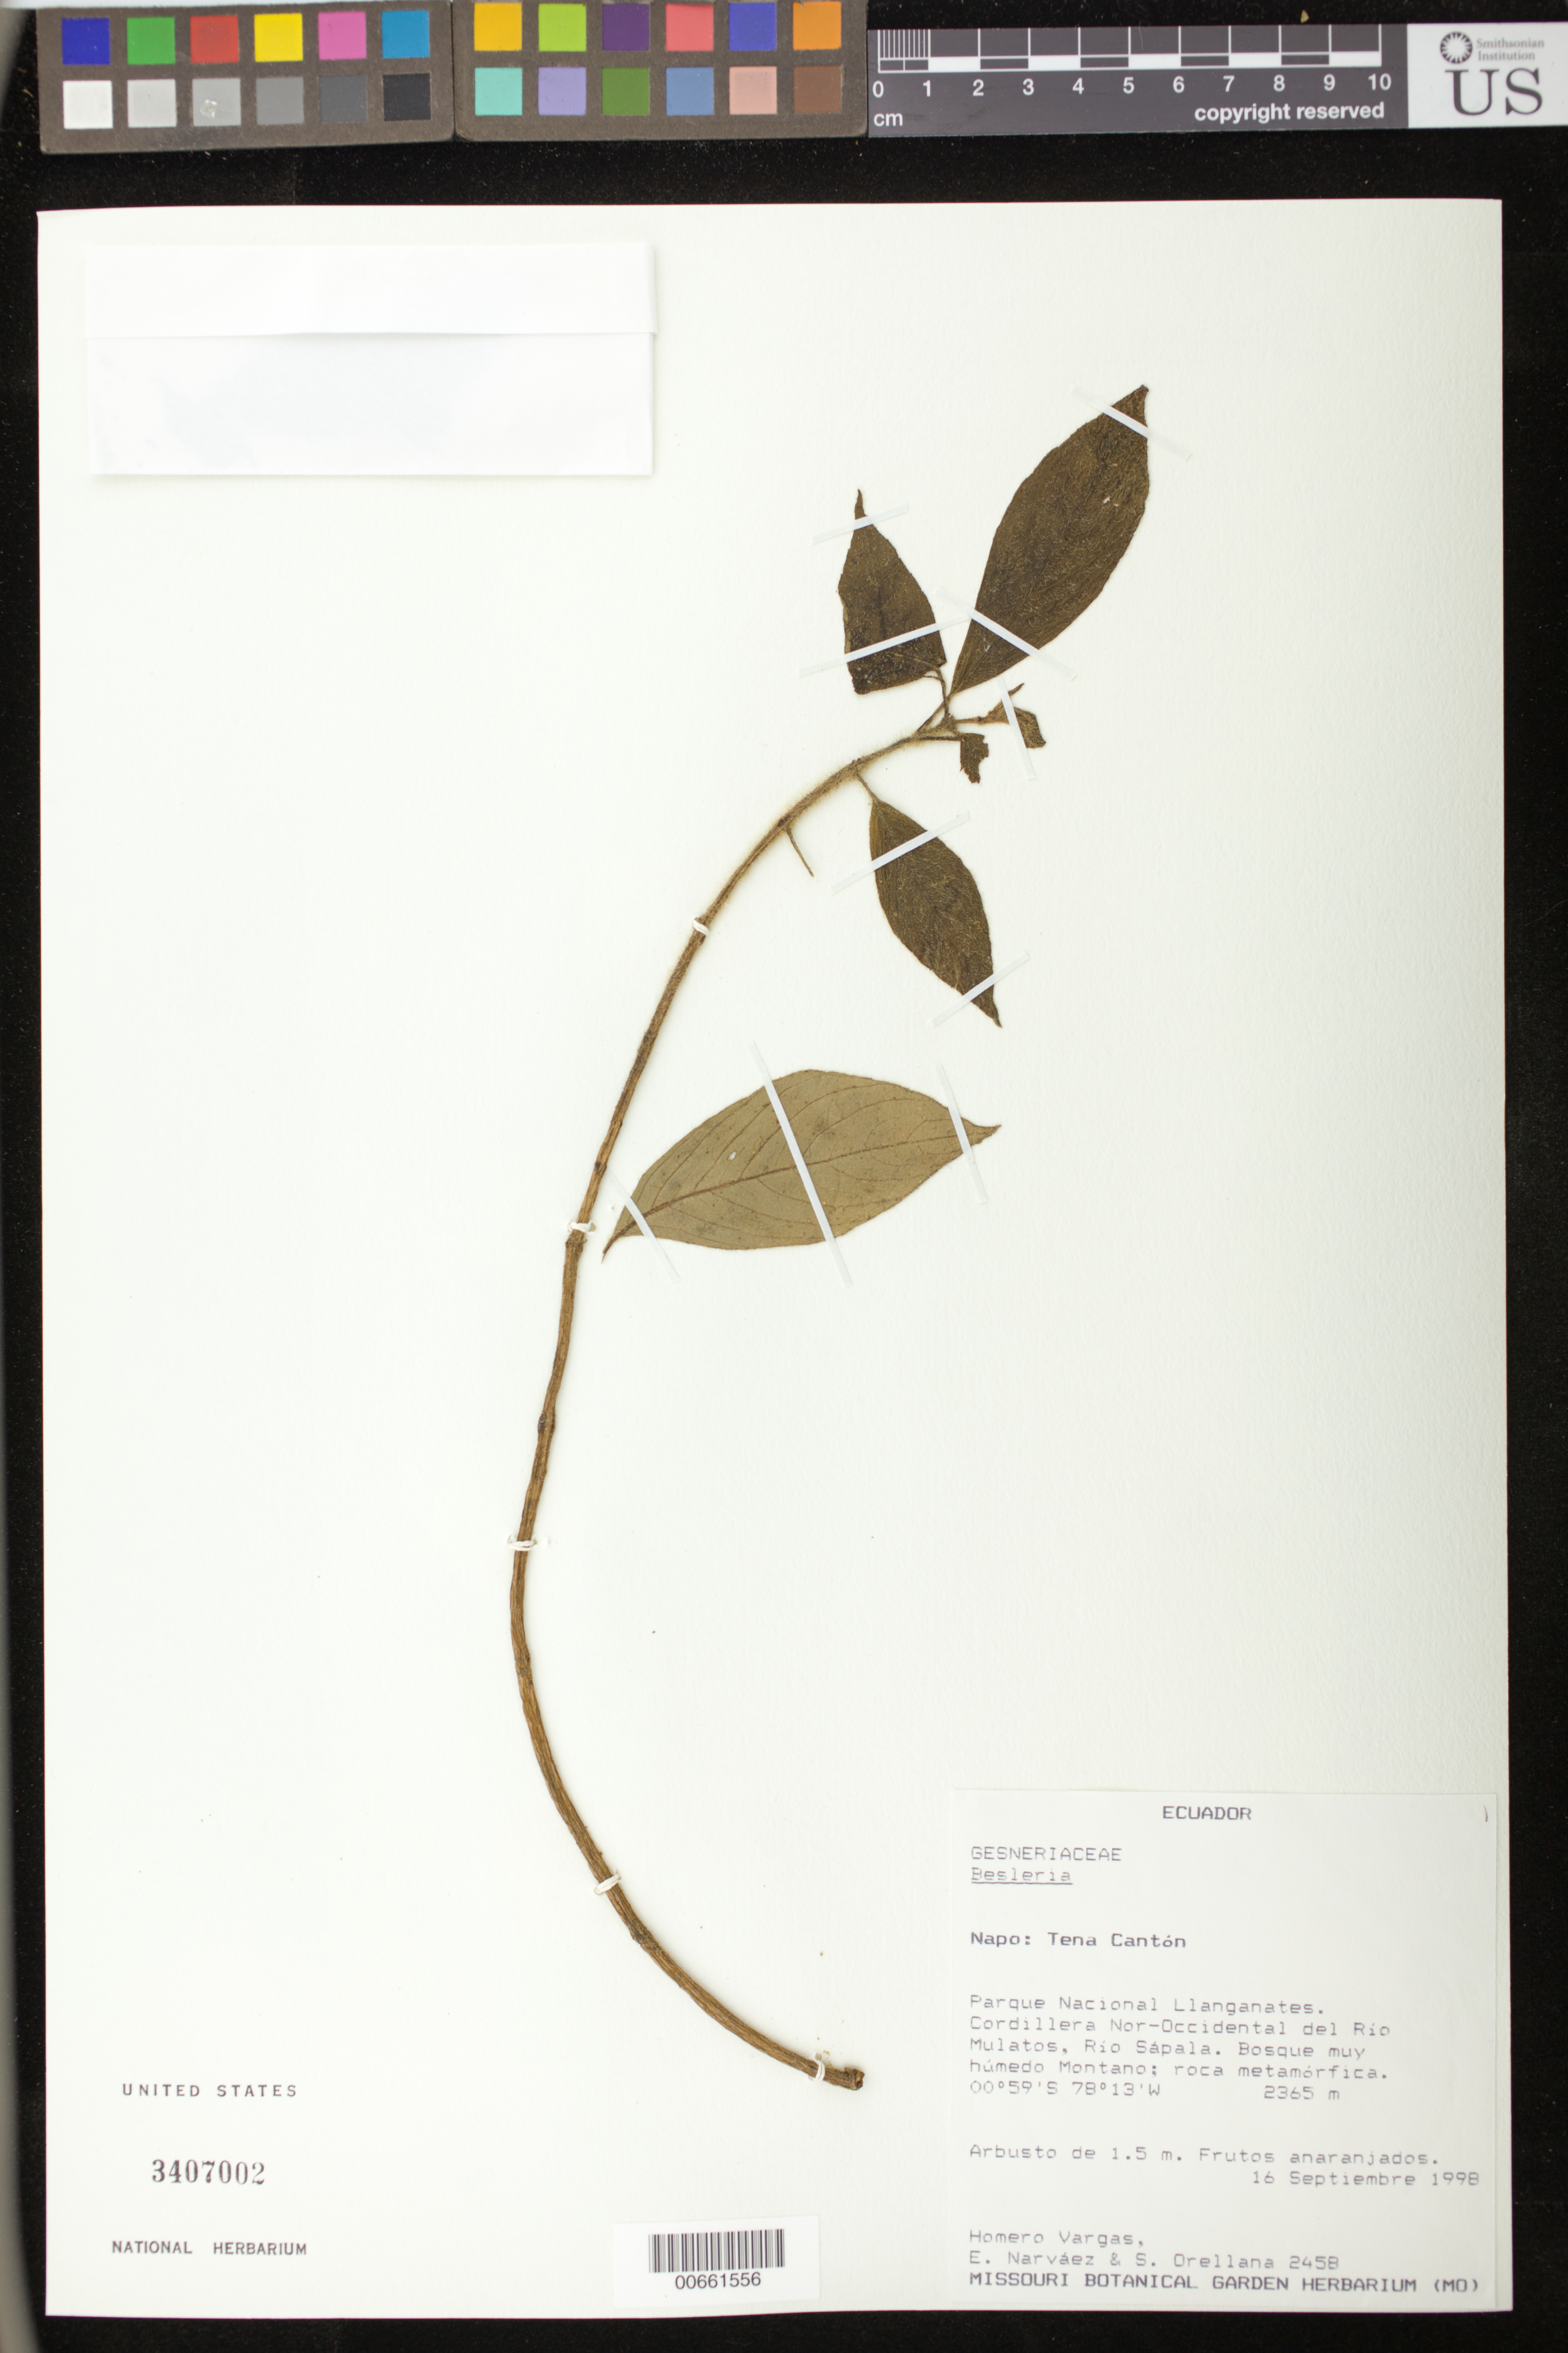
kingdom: Plantae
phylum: Tracheophyta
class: Magnoliopsida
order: Lamiales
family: Gesneriaceae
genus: Besleria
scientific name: Besleria sp.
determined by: Skog, Laurence E.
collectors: H. Vargas, E. Narváez & S. Orellana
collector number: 2458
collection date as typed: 16 Sep 1998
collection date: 1998-09-16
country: Ecuador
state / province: Napo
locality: Tena Cantón; Parque Nacional Llanganates, Cordillera Nor-Occidental del Río Mulatos, Río Sápala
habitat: Bosque muy húmedo montano; roca metamórfica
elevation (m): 2365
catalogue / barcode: US 3407002